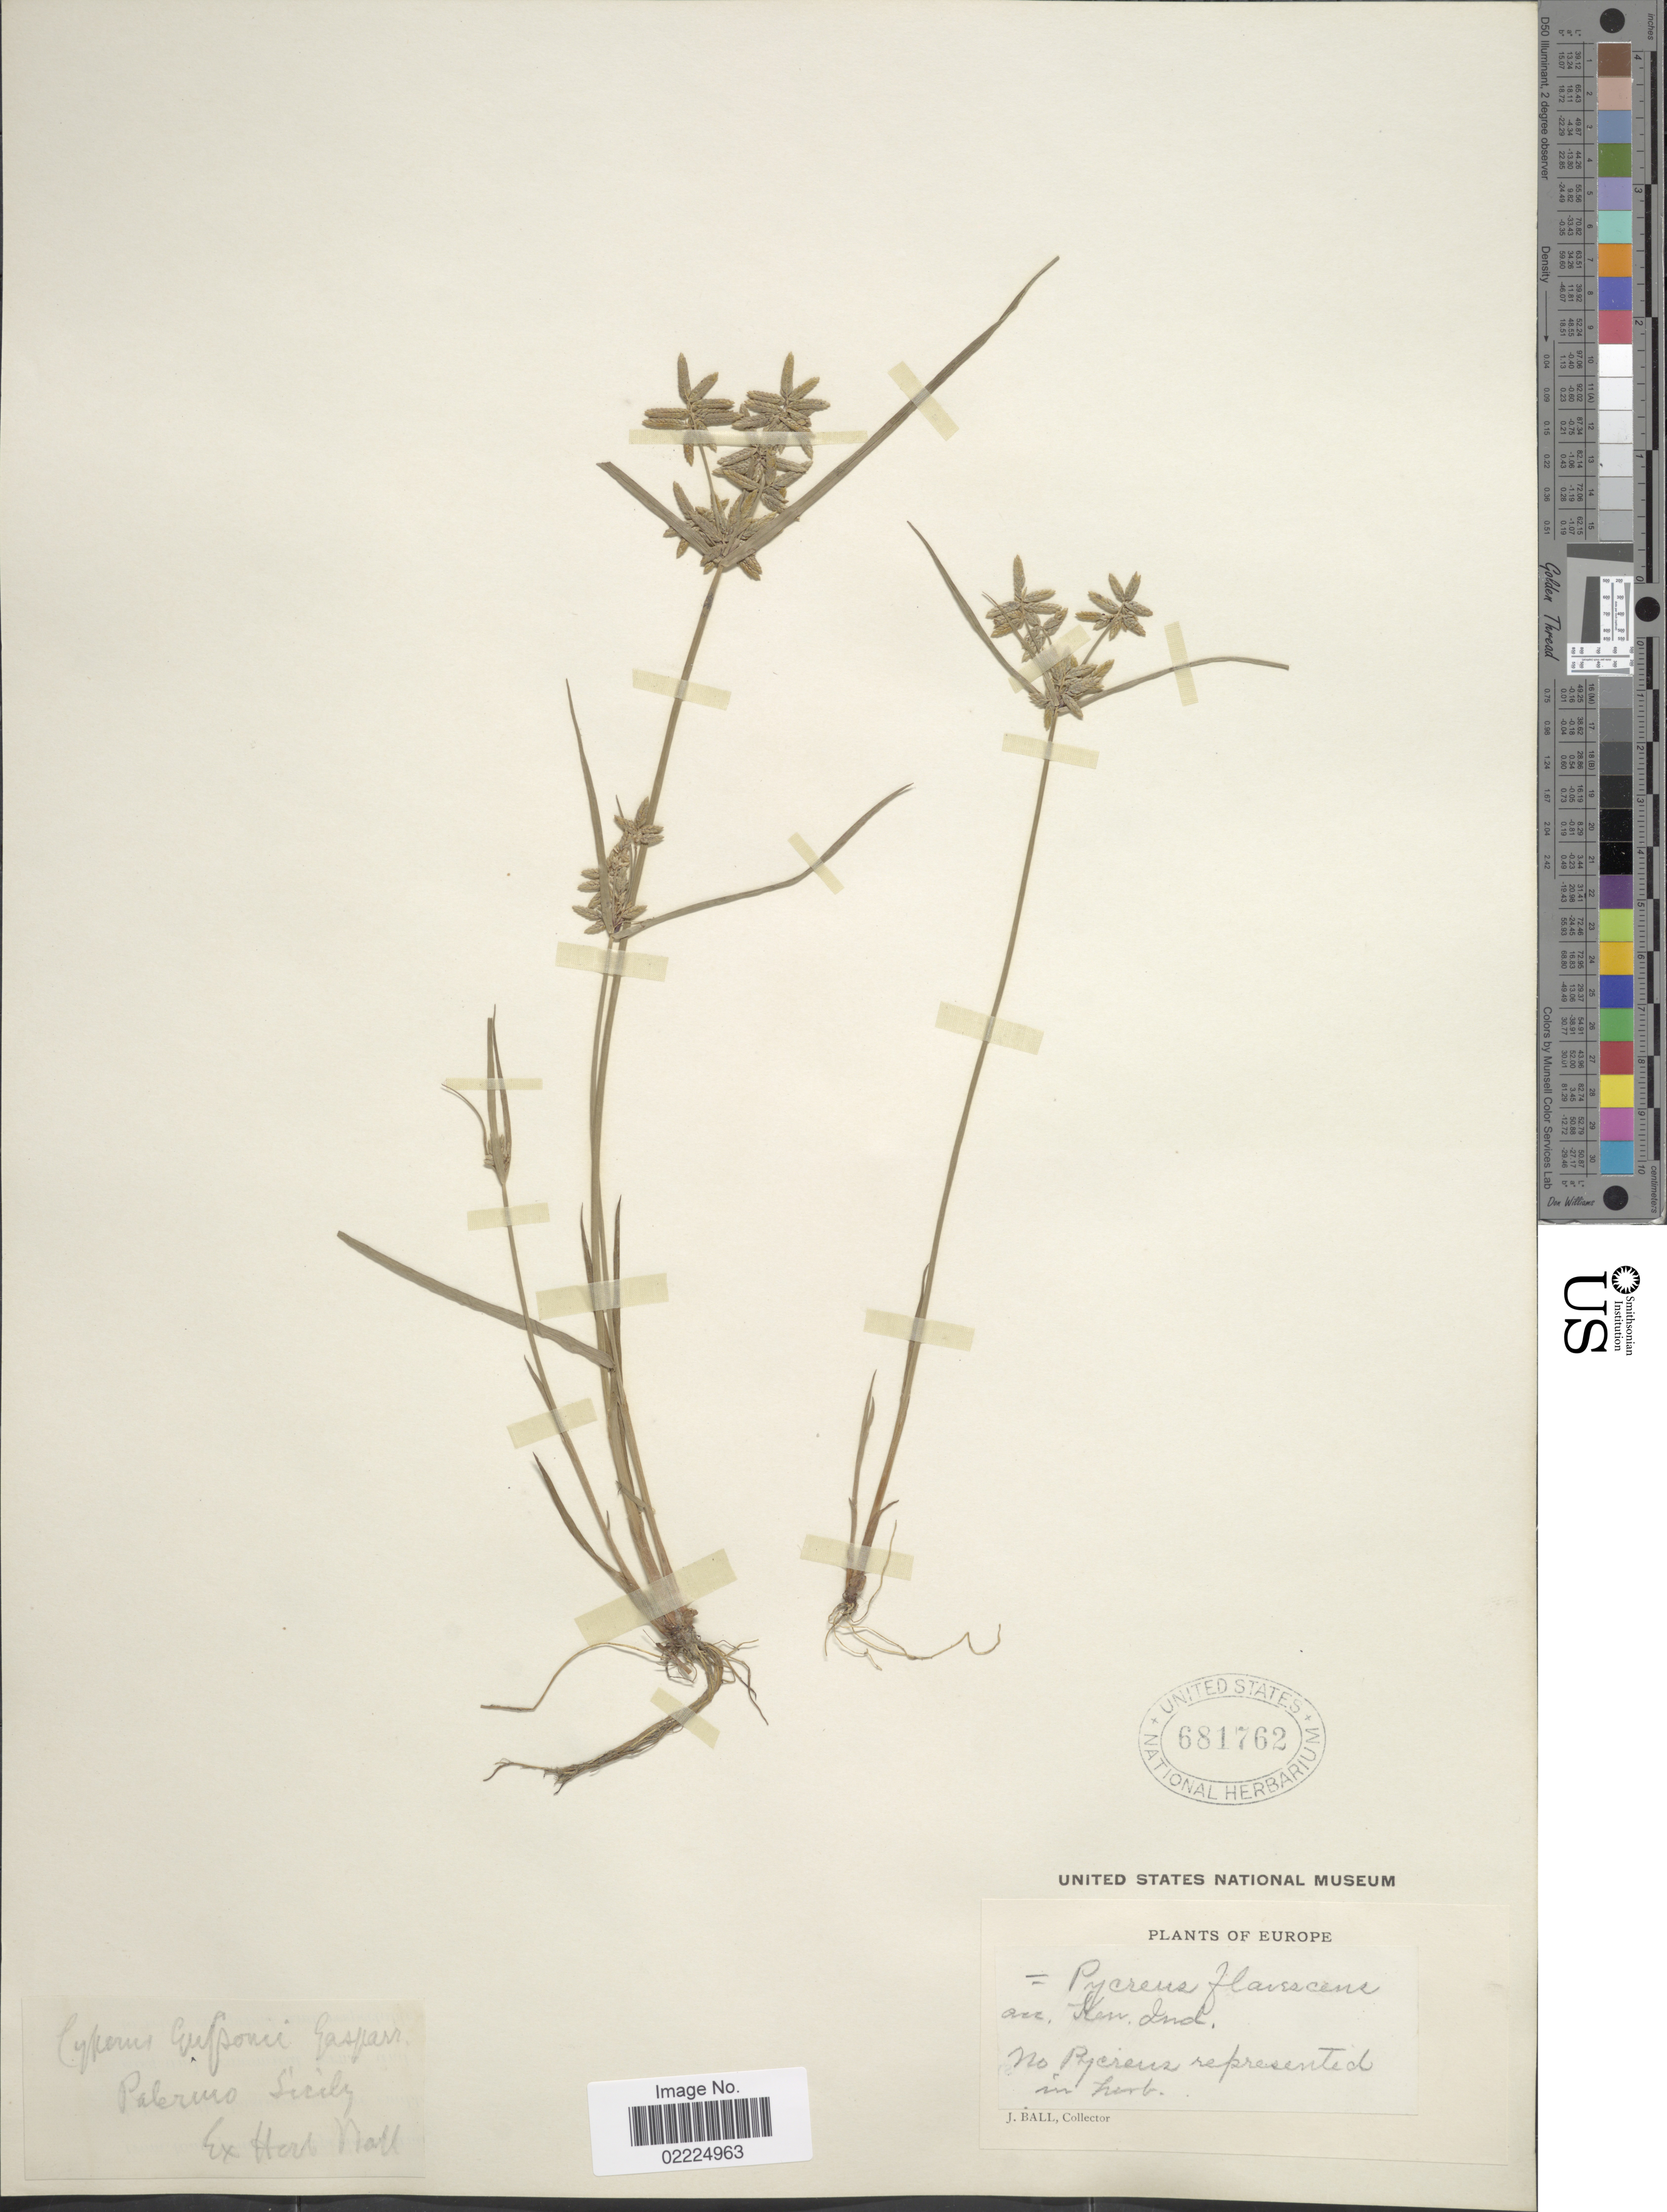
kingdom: Plantae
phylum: Tracheophyta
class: Liliopsida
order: Poales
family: Cyperaceae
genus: Cyperus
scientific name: Cyperus flavescens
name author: L.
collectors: J. Ball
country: Italy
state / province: Siciliana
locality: Europe, Palermo.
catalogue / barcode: US 681762